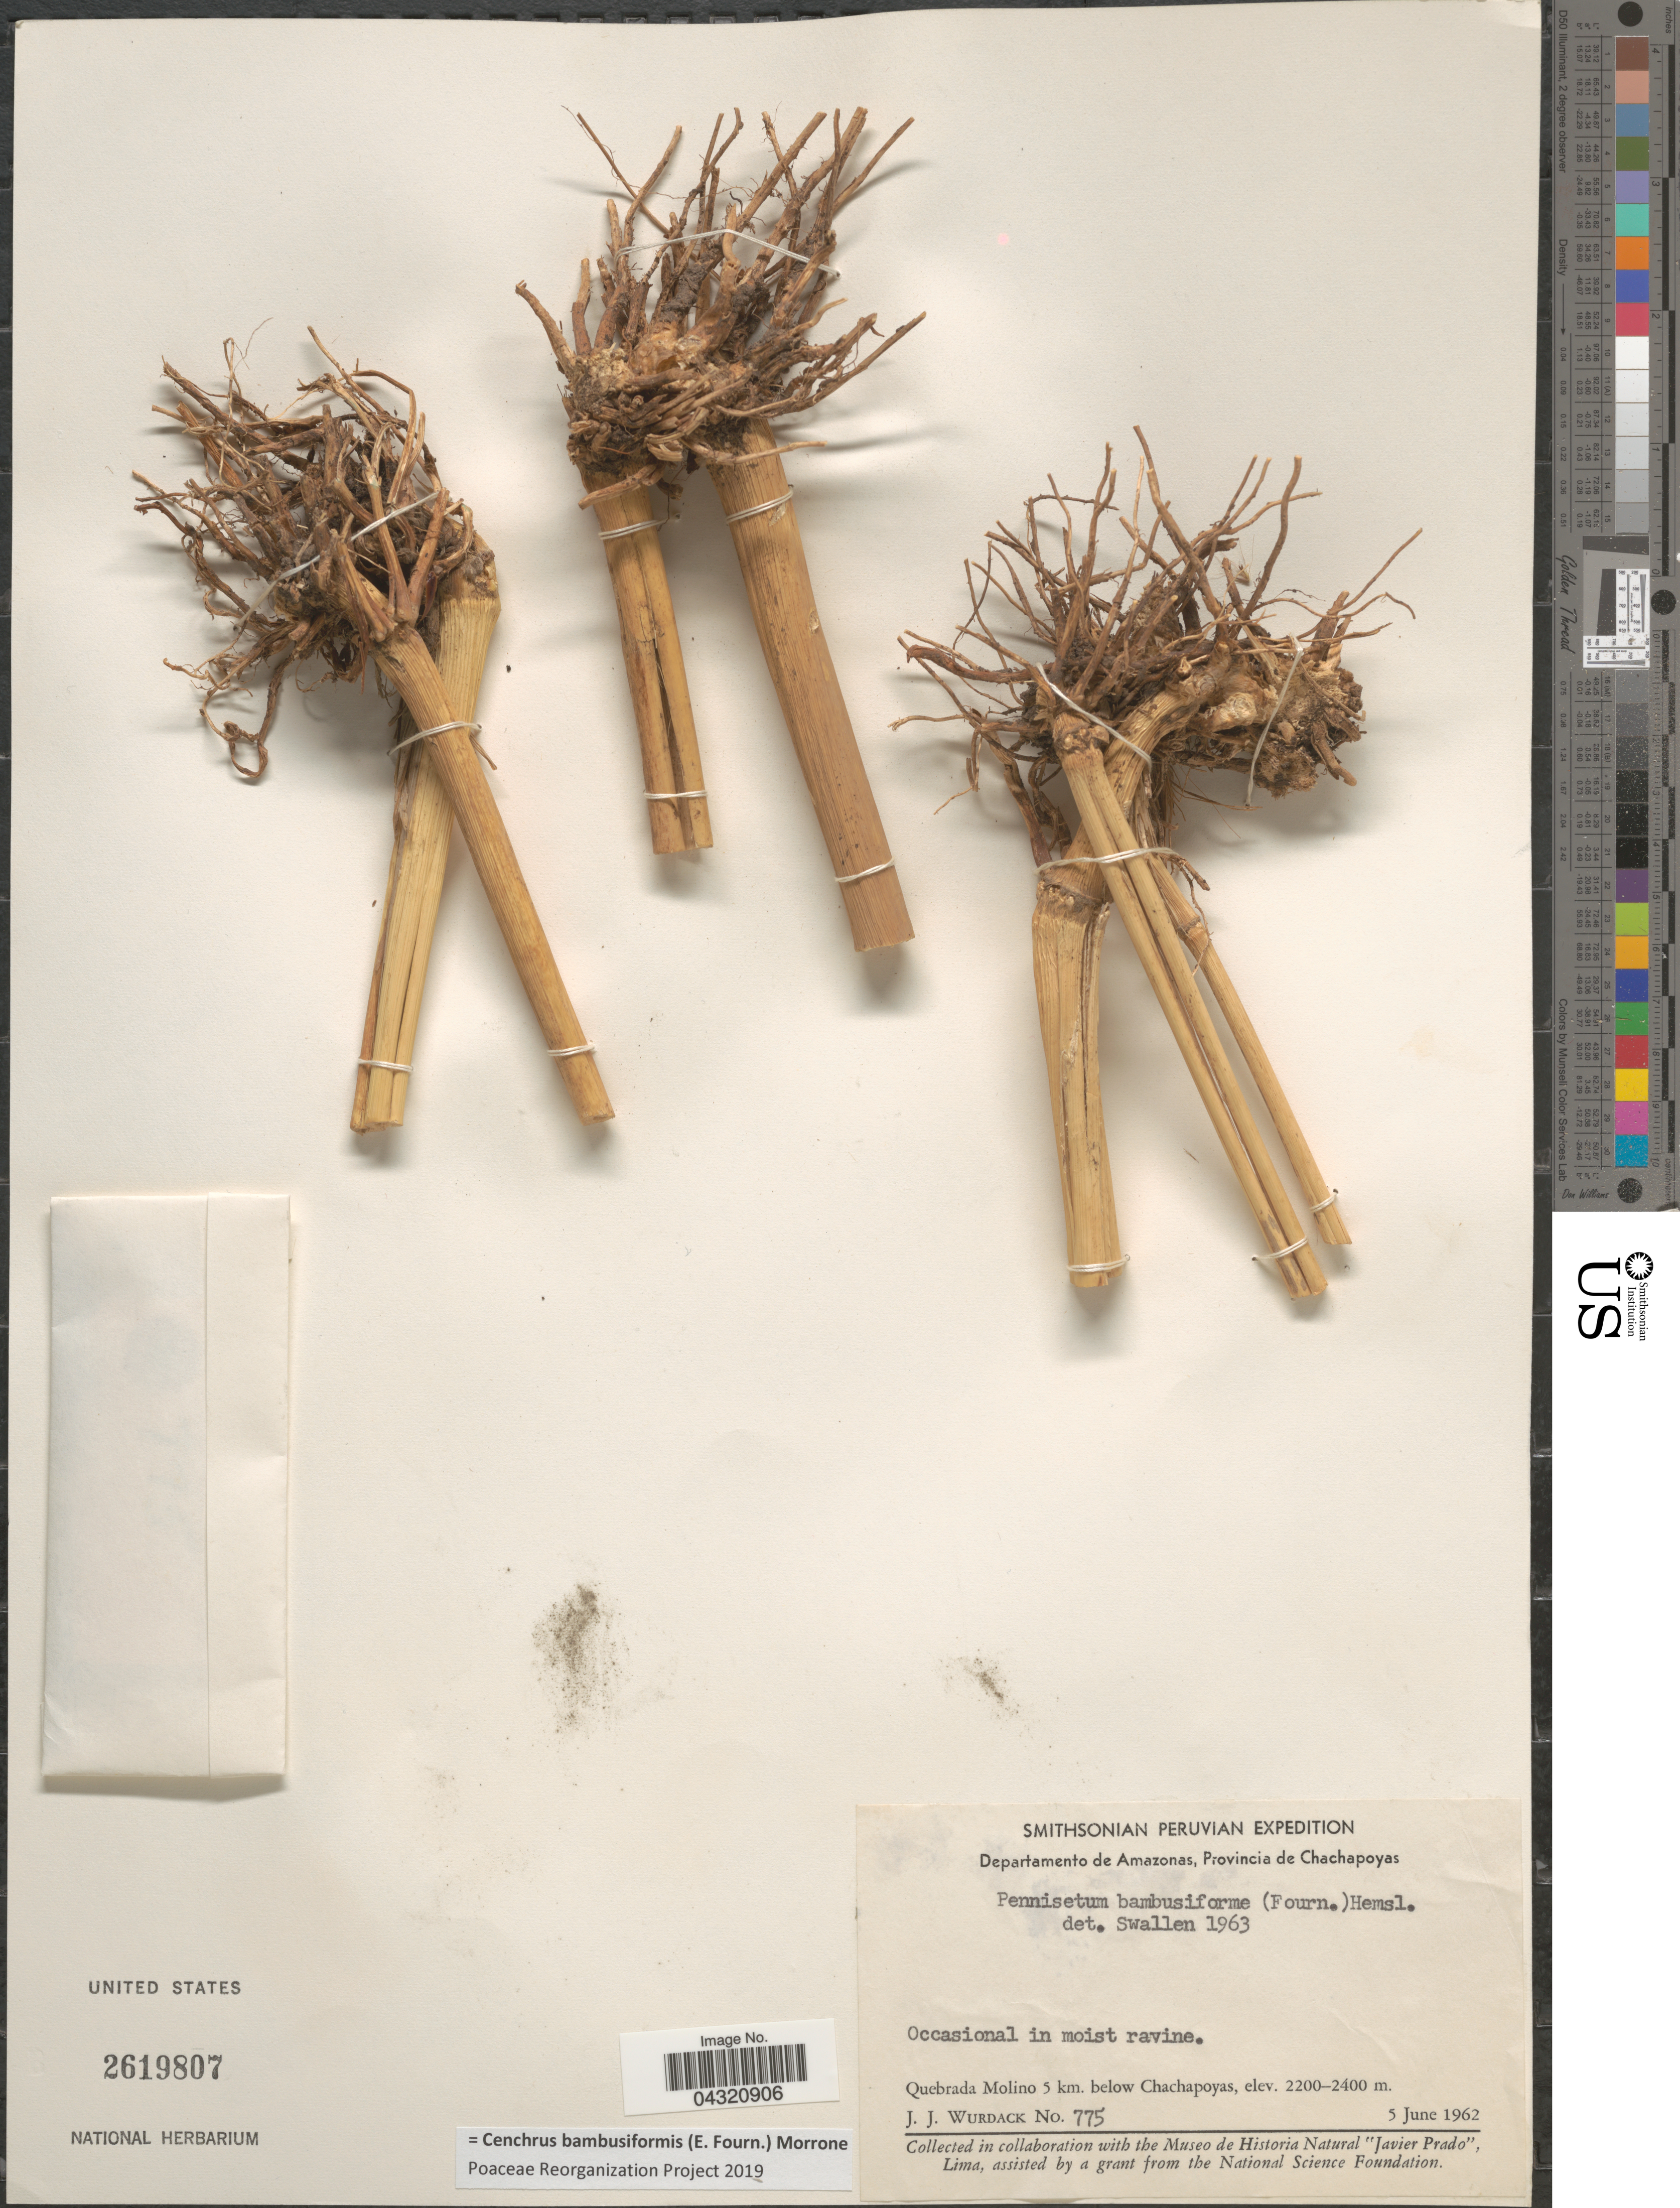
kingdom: Plantae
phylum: Tracheophyta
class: Liliopsida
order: Poales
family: Poaceae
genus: Cenchrus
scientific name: Cenchrus brownii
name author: Roem. & Schult.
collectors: J. J. Wurdack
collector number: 775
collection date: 1962-06-05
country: Peru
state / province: Amazonas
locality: Smithsonian Peruvian Expedition. Departamento de Amazonas, Provincia de Chachapoyas. Quebrada Molino 5 km. below Chachapoyas.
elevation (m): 2200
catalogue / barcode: US 2619807